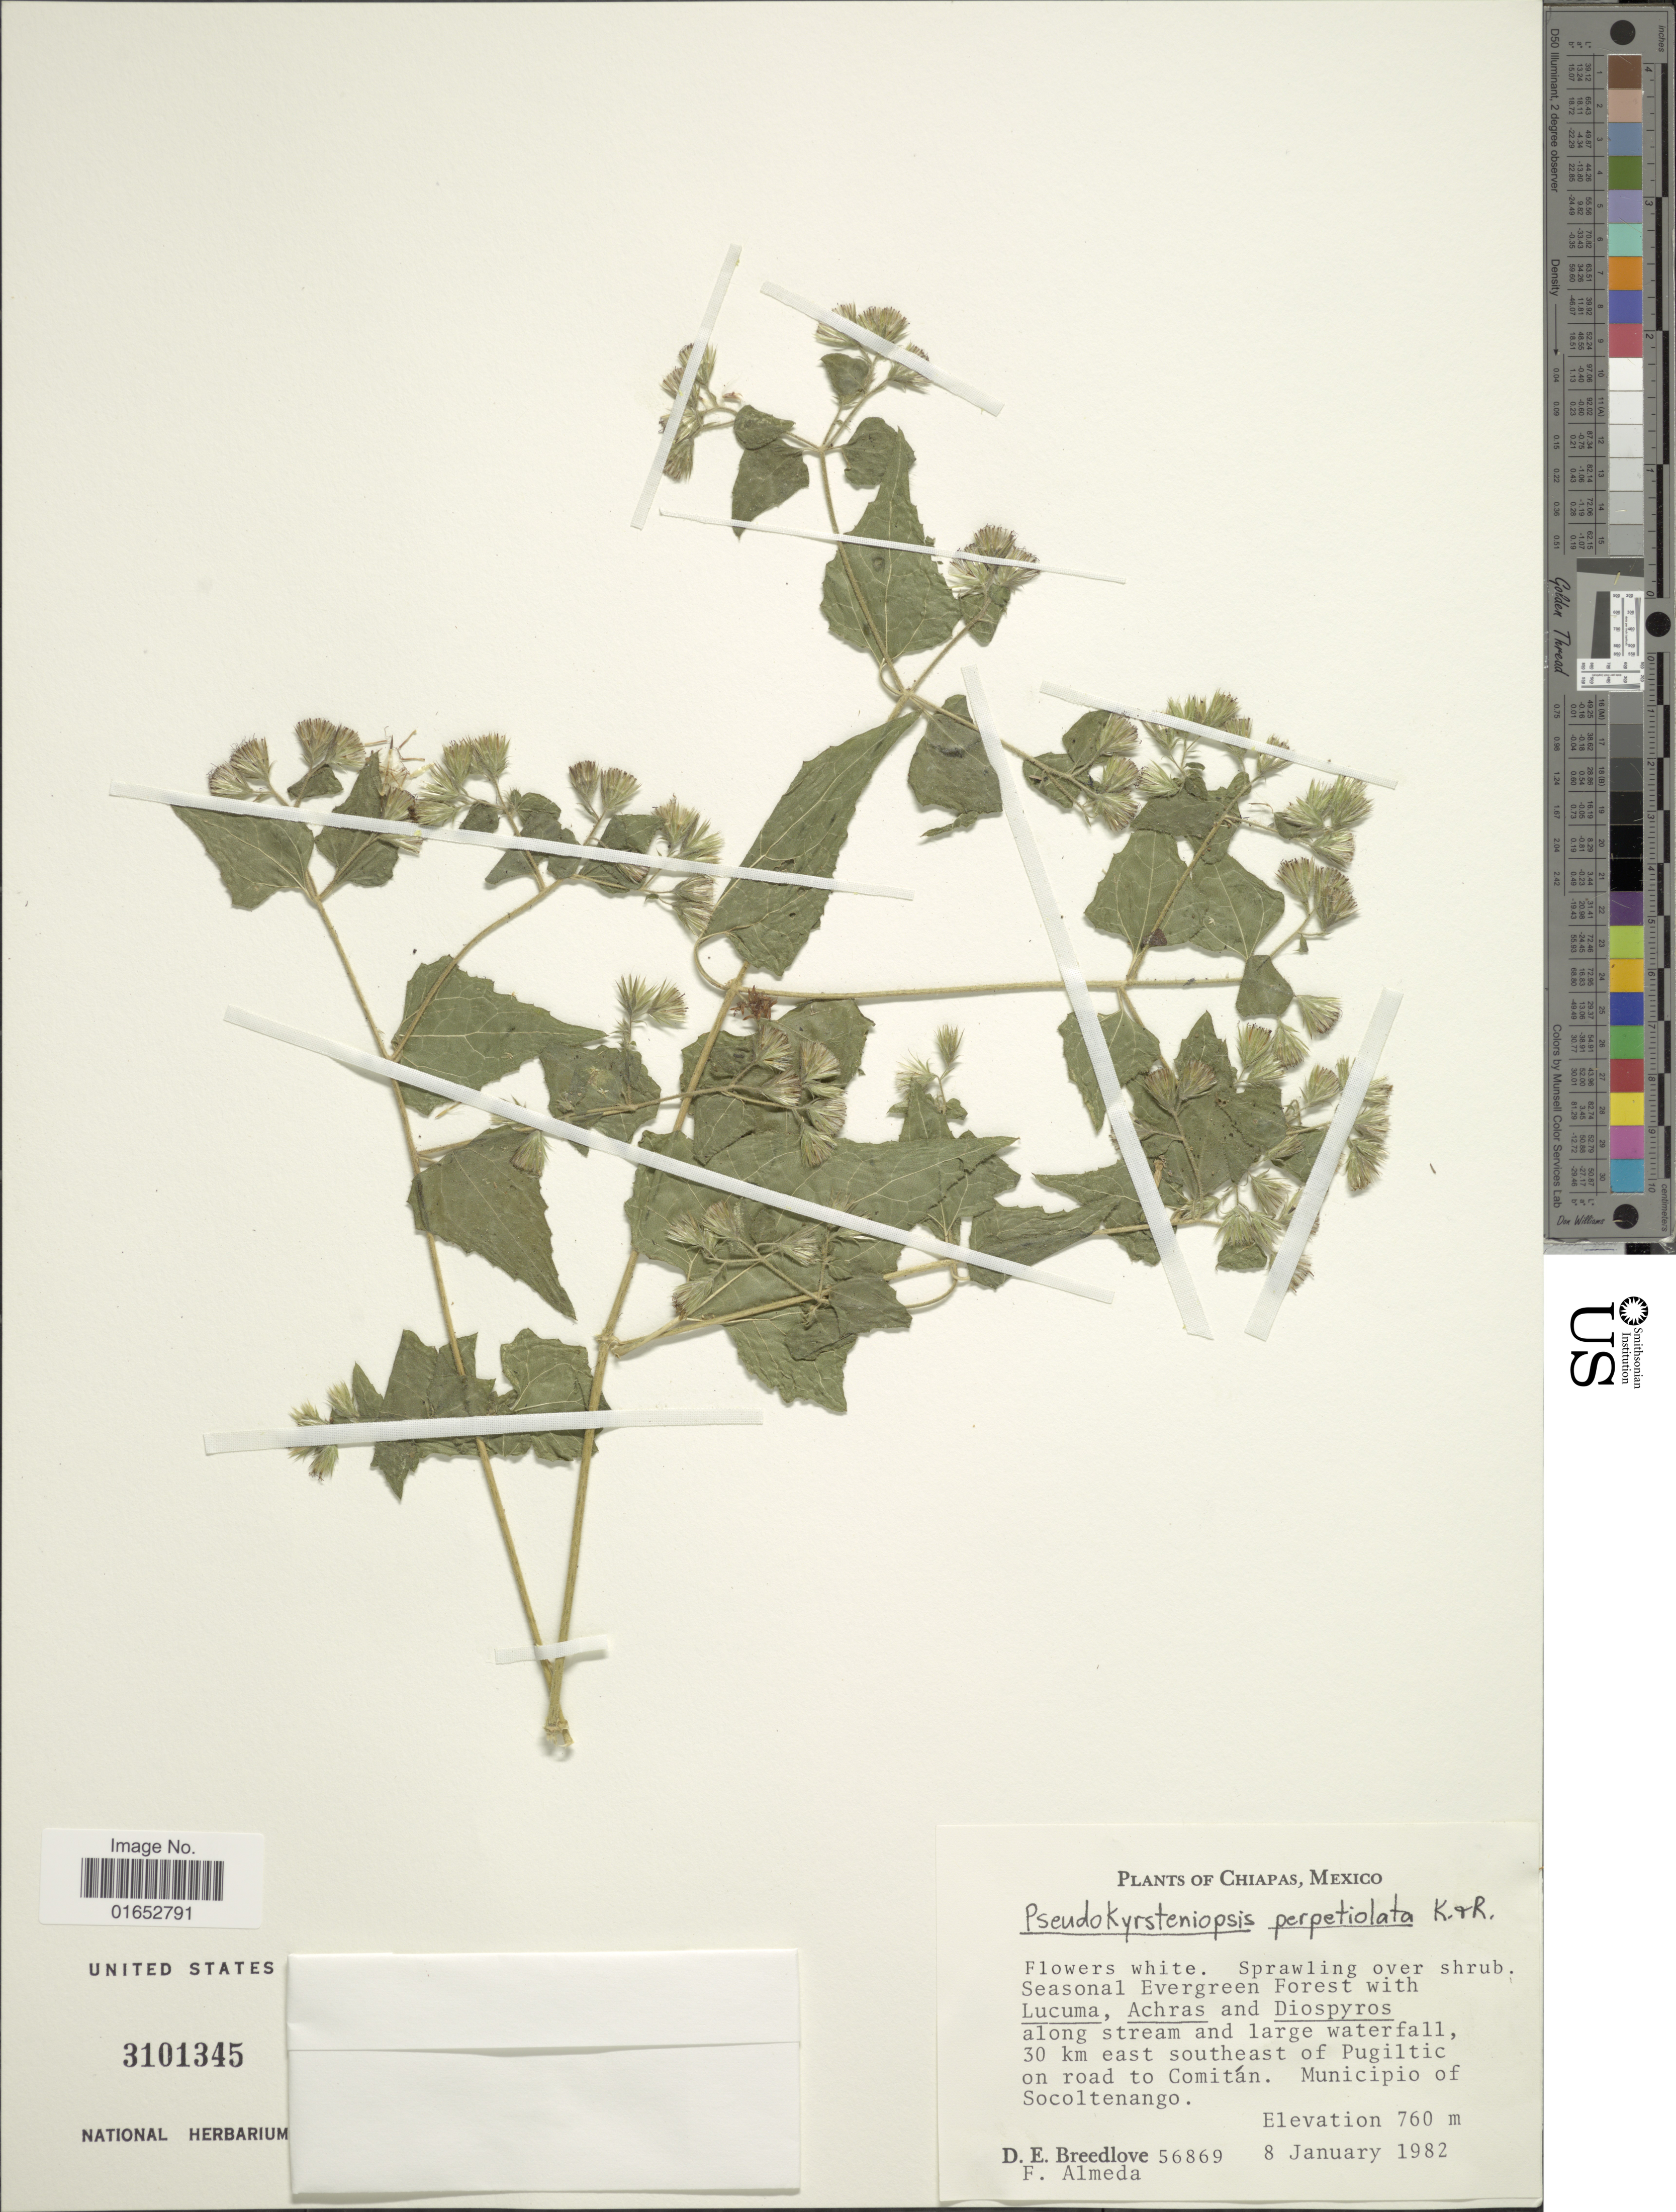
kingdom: Plantae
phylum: Tracheophyta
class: Magnoliopsida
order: Asterales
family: Asteraceae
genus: Pseudokyrsteniopsis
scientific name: Pseudokyrsteniopsis perpetiolata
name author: R.M. King & H. Rob.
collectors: D. E. Breedlove & F. Almeda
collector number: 56869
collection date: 1982-02-08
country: Mexico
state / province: Chiapas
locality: Along stream and large waterfall, 30 km east southeast of Pugiltic on road to Comitán. Municipio of Socoltenango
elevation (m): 760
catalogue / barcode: US 3101345